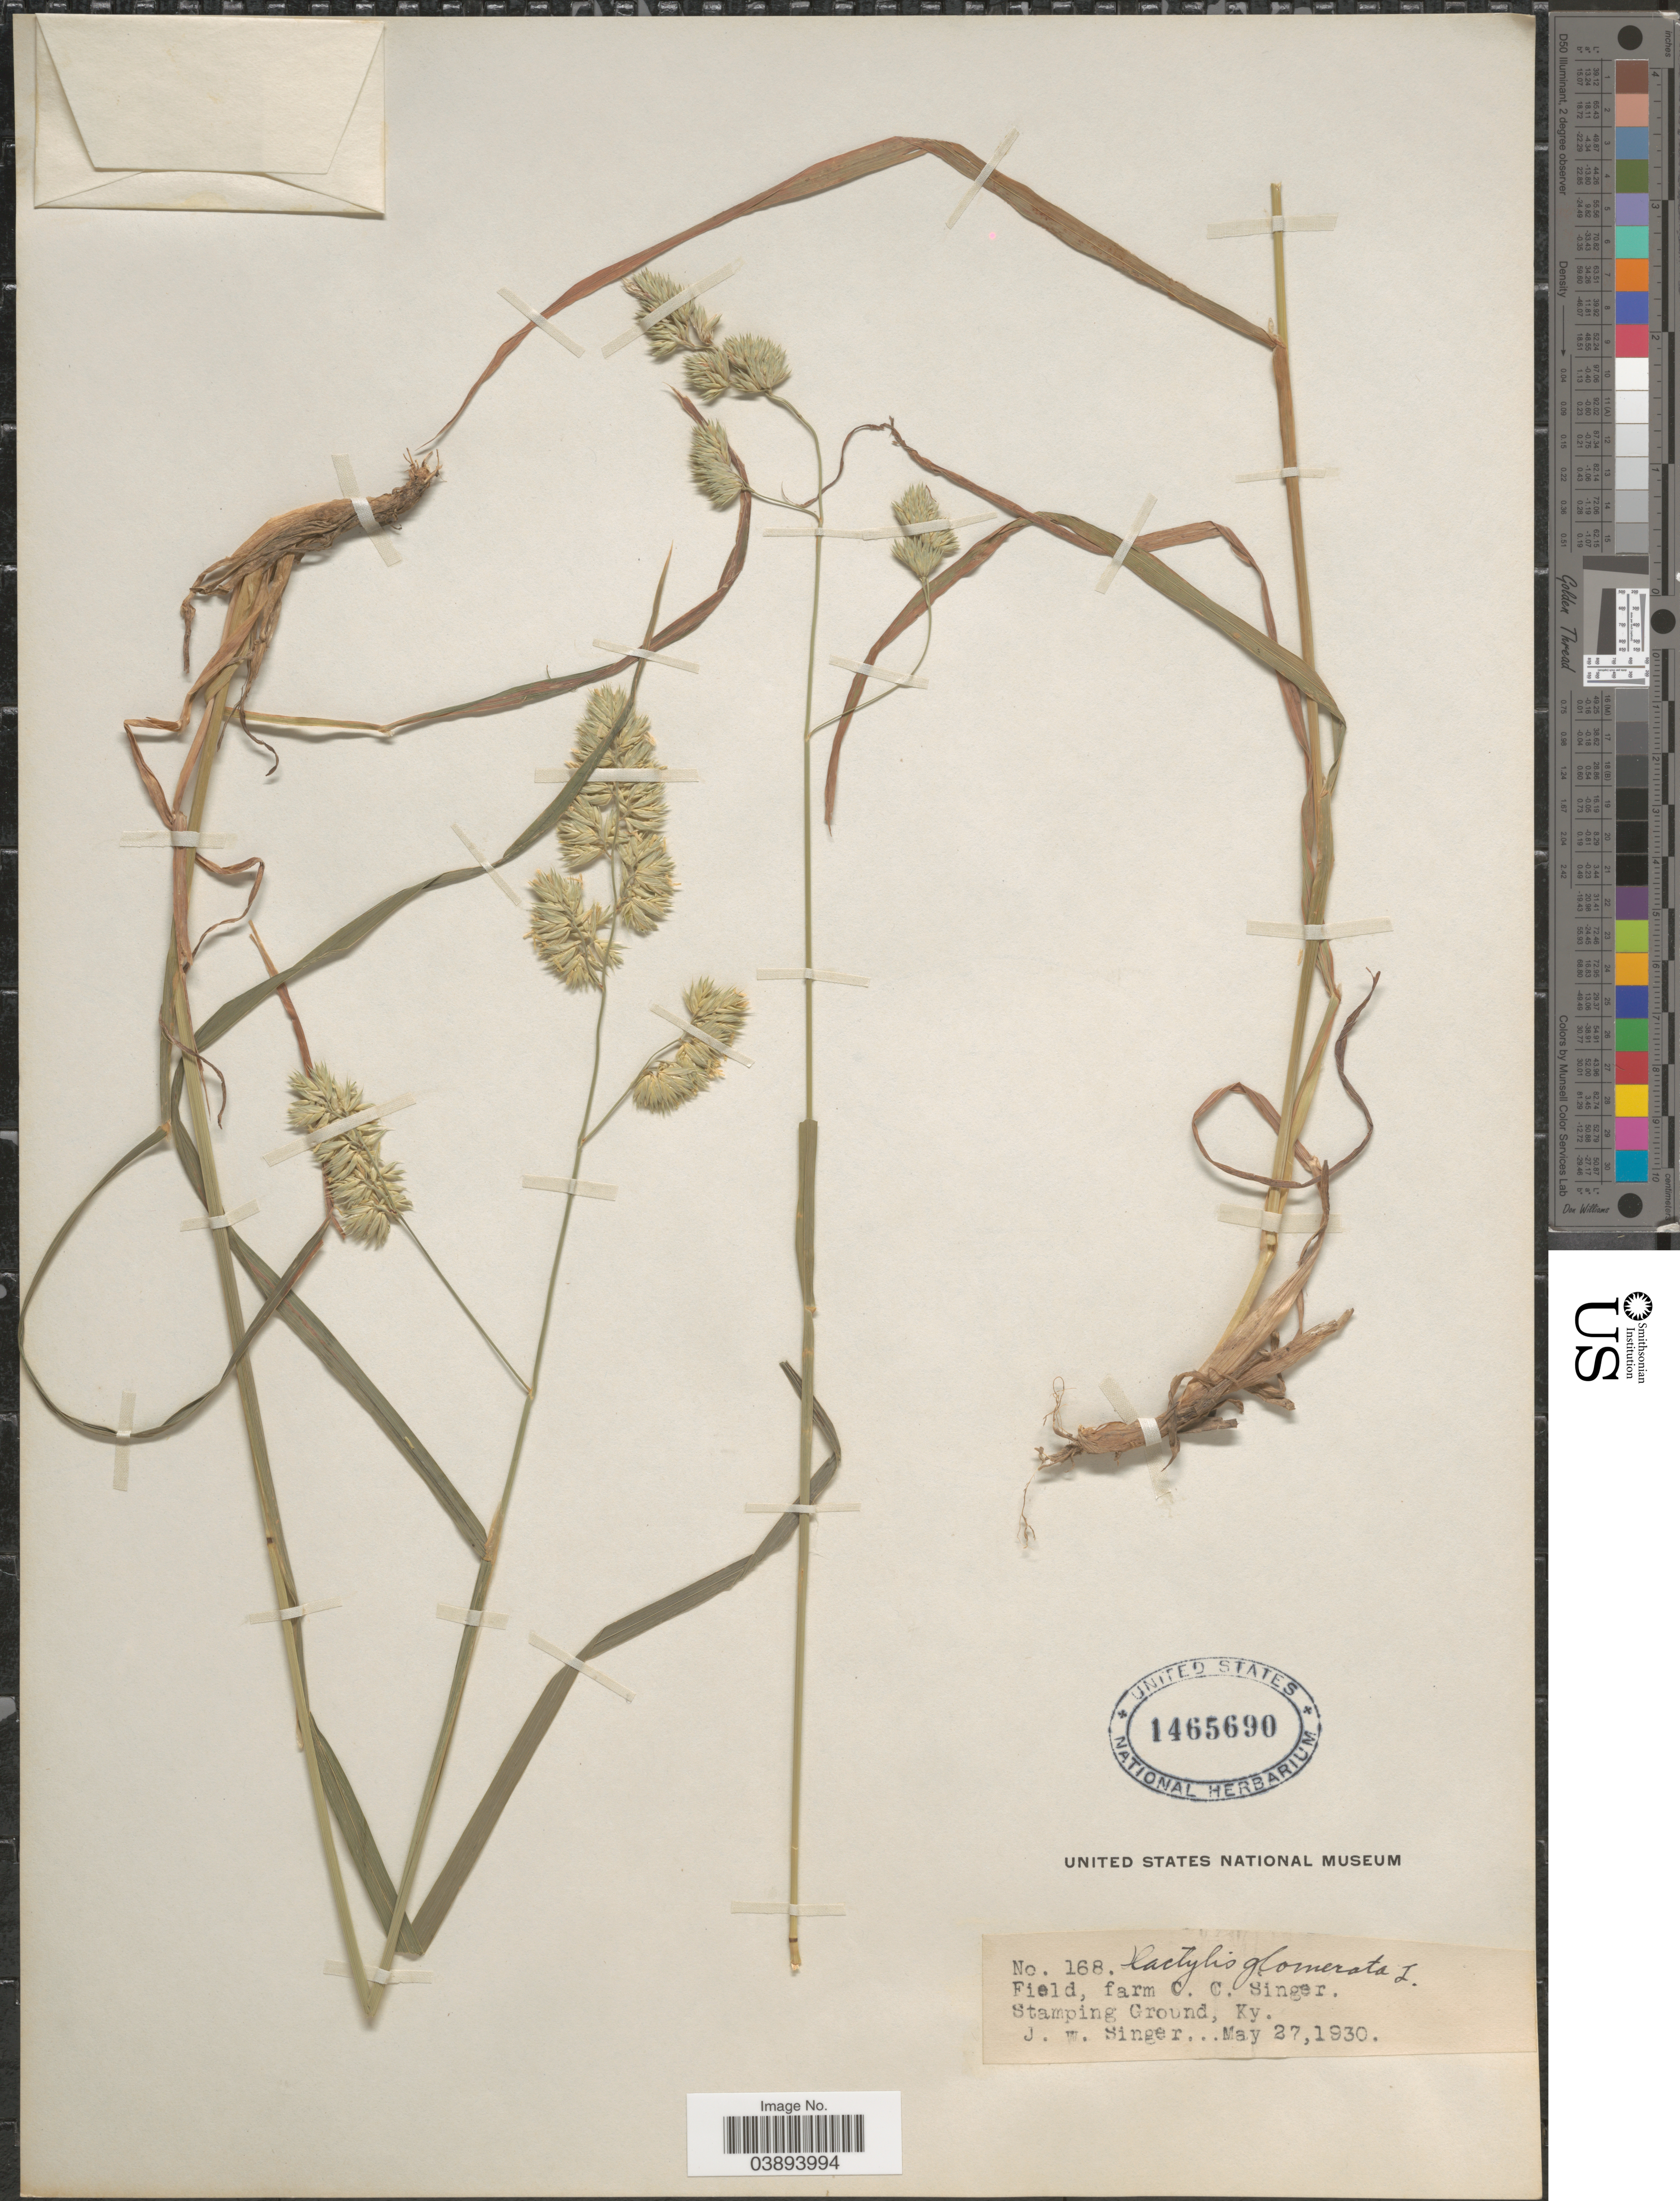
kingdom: Plantae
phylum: Tracheophyta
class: Liliopsida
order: Poales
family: Poaceae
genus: Dactylis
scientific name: Dactylis glomerata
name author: L.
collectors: J. EW. Singer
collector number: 168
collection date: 1930-05-27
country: United States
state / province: Kentucky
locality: Field, farm C. C. Singer. Stamping Ground.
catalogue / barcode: US 1465690